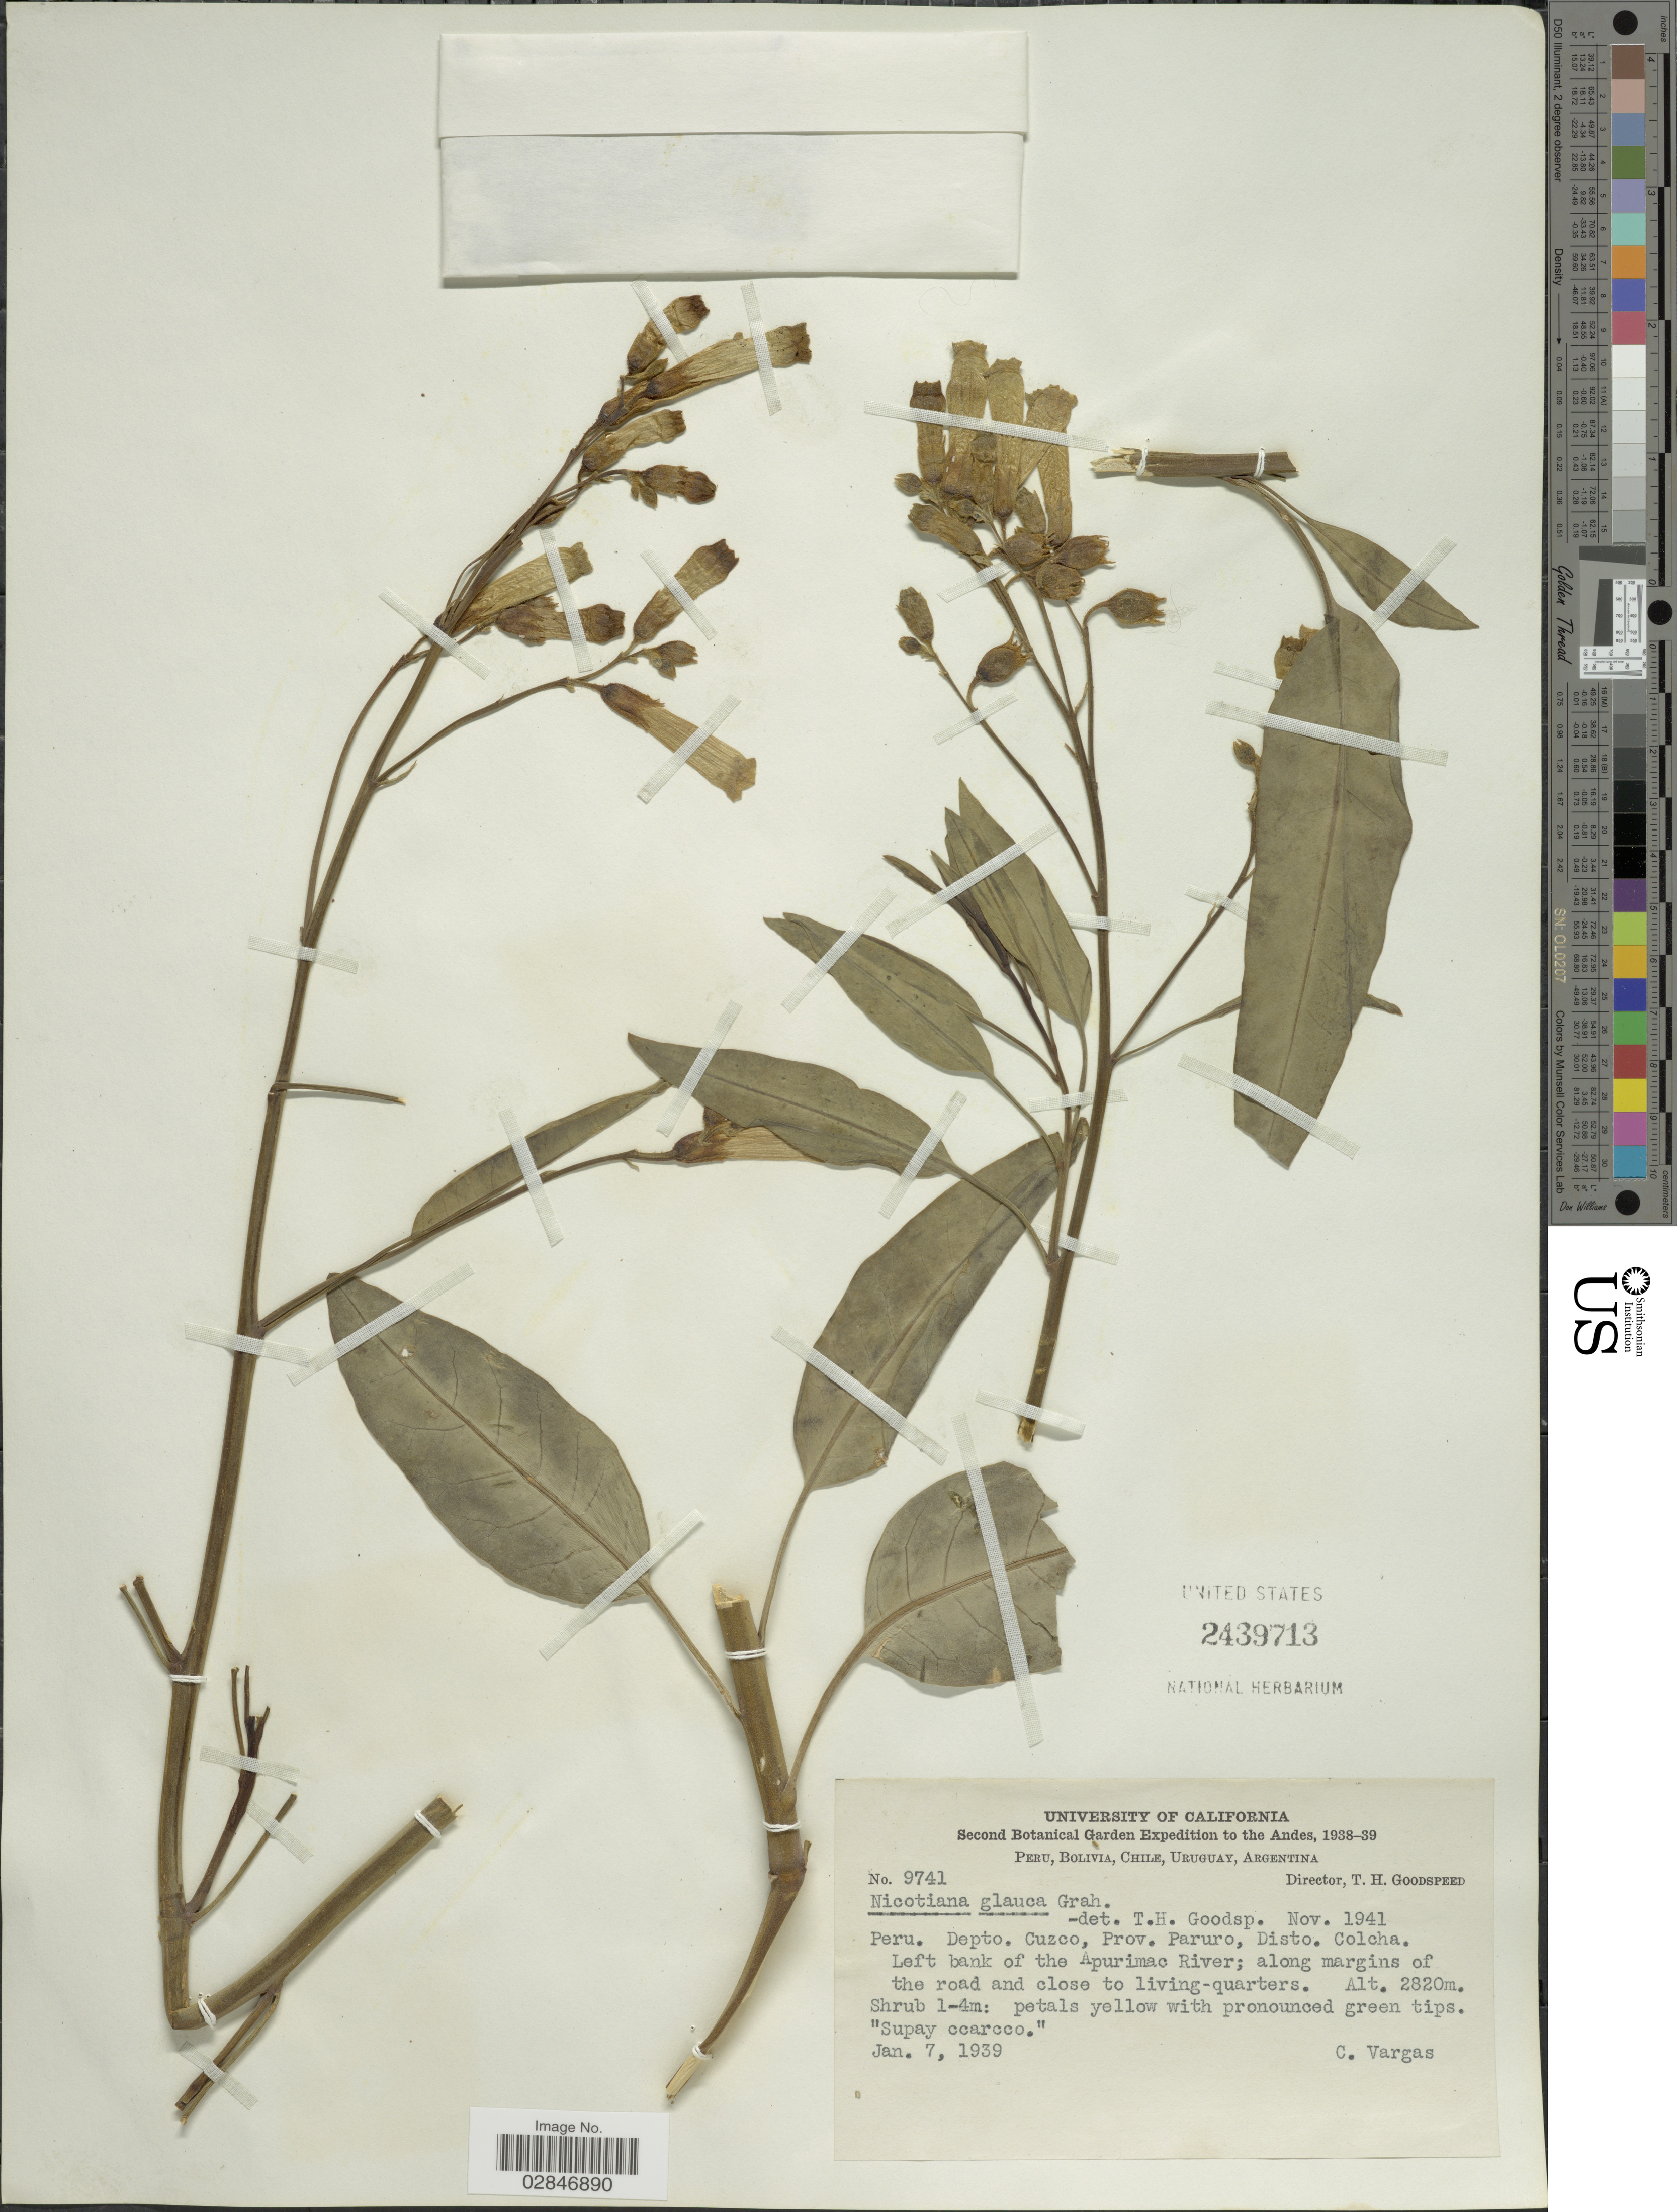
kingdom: Plantae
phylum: Tracheophyta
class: Magnoliopsida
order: Solanales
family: Solanaceae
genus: Nicotiana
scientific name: Nicotiana glauca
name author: Graham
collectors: C. Vargas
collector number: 9741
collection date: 1939-01-07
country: Peru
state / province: Cusco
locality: The Andes, Depto. Cuzco, Prov. Paruro, Disto. Colcha. Left bank of the Apurimac River.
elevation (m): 2820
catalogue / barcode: US 2439713